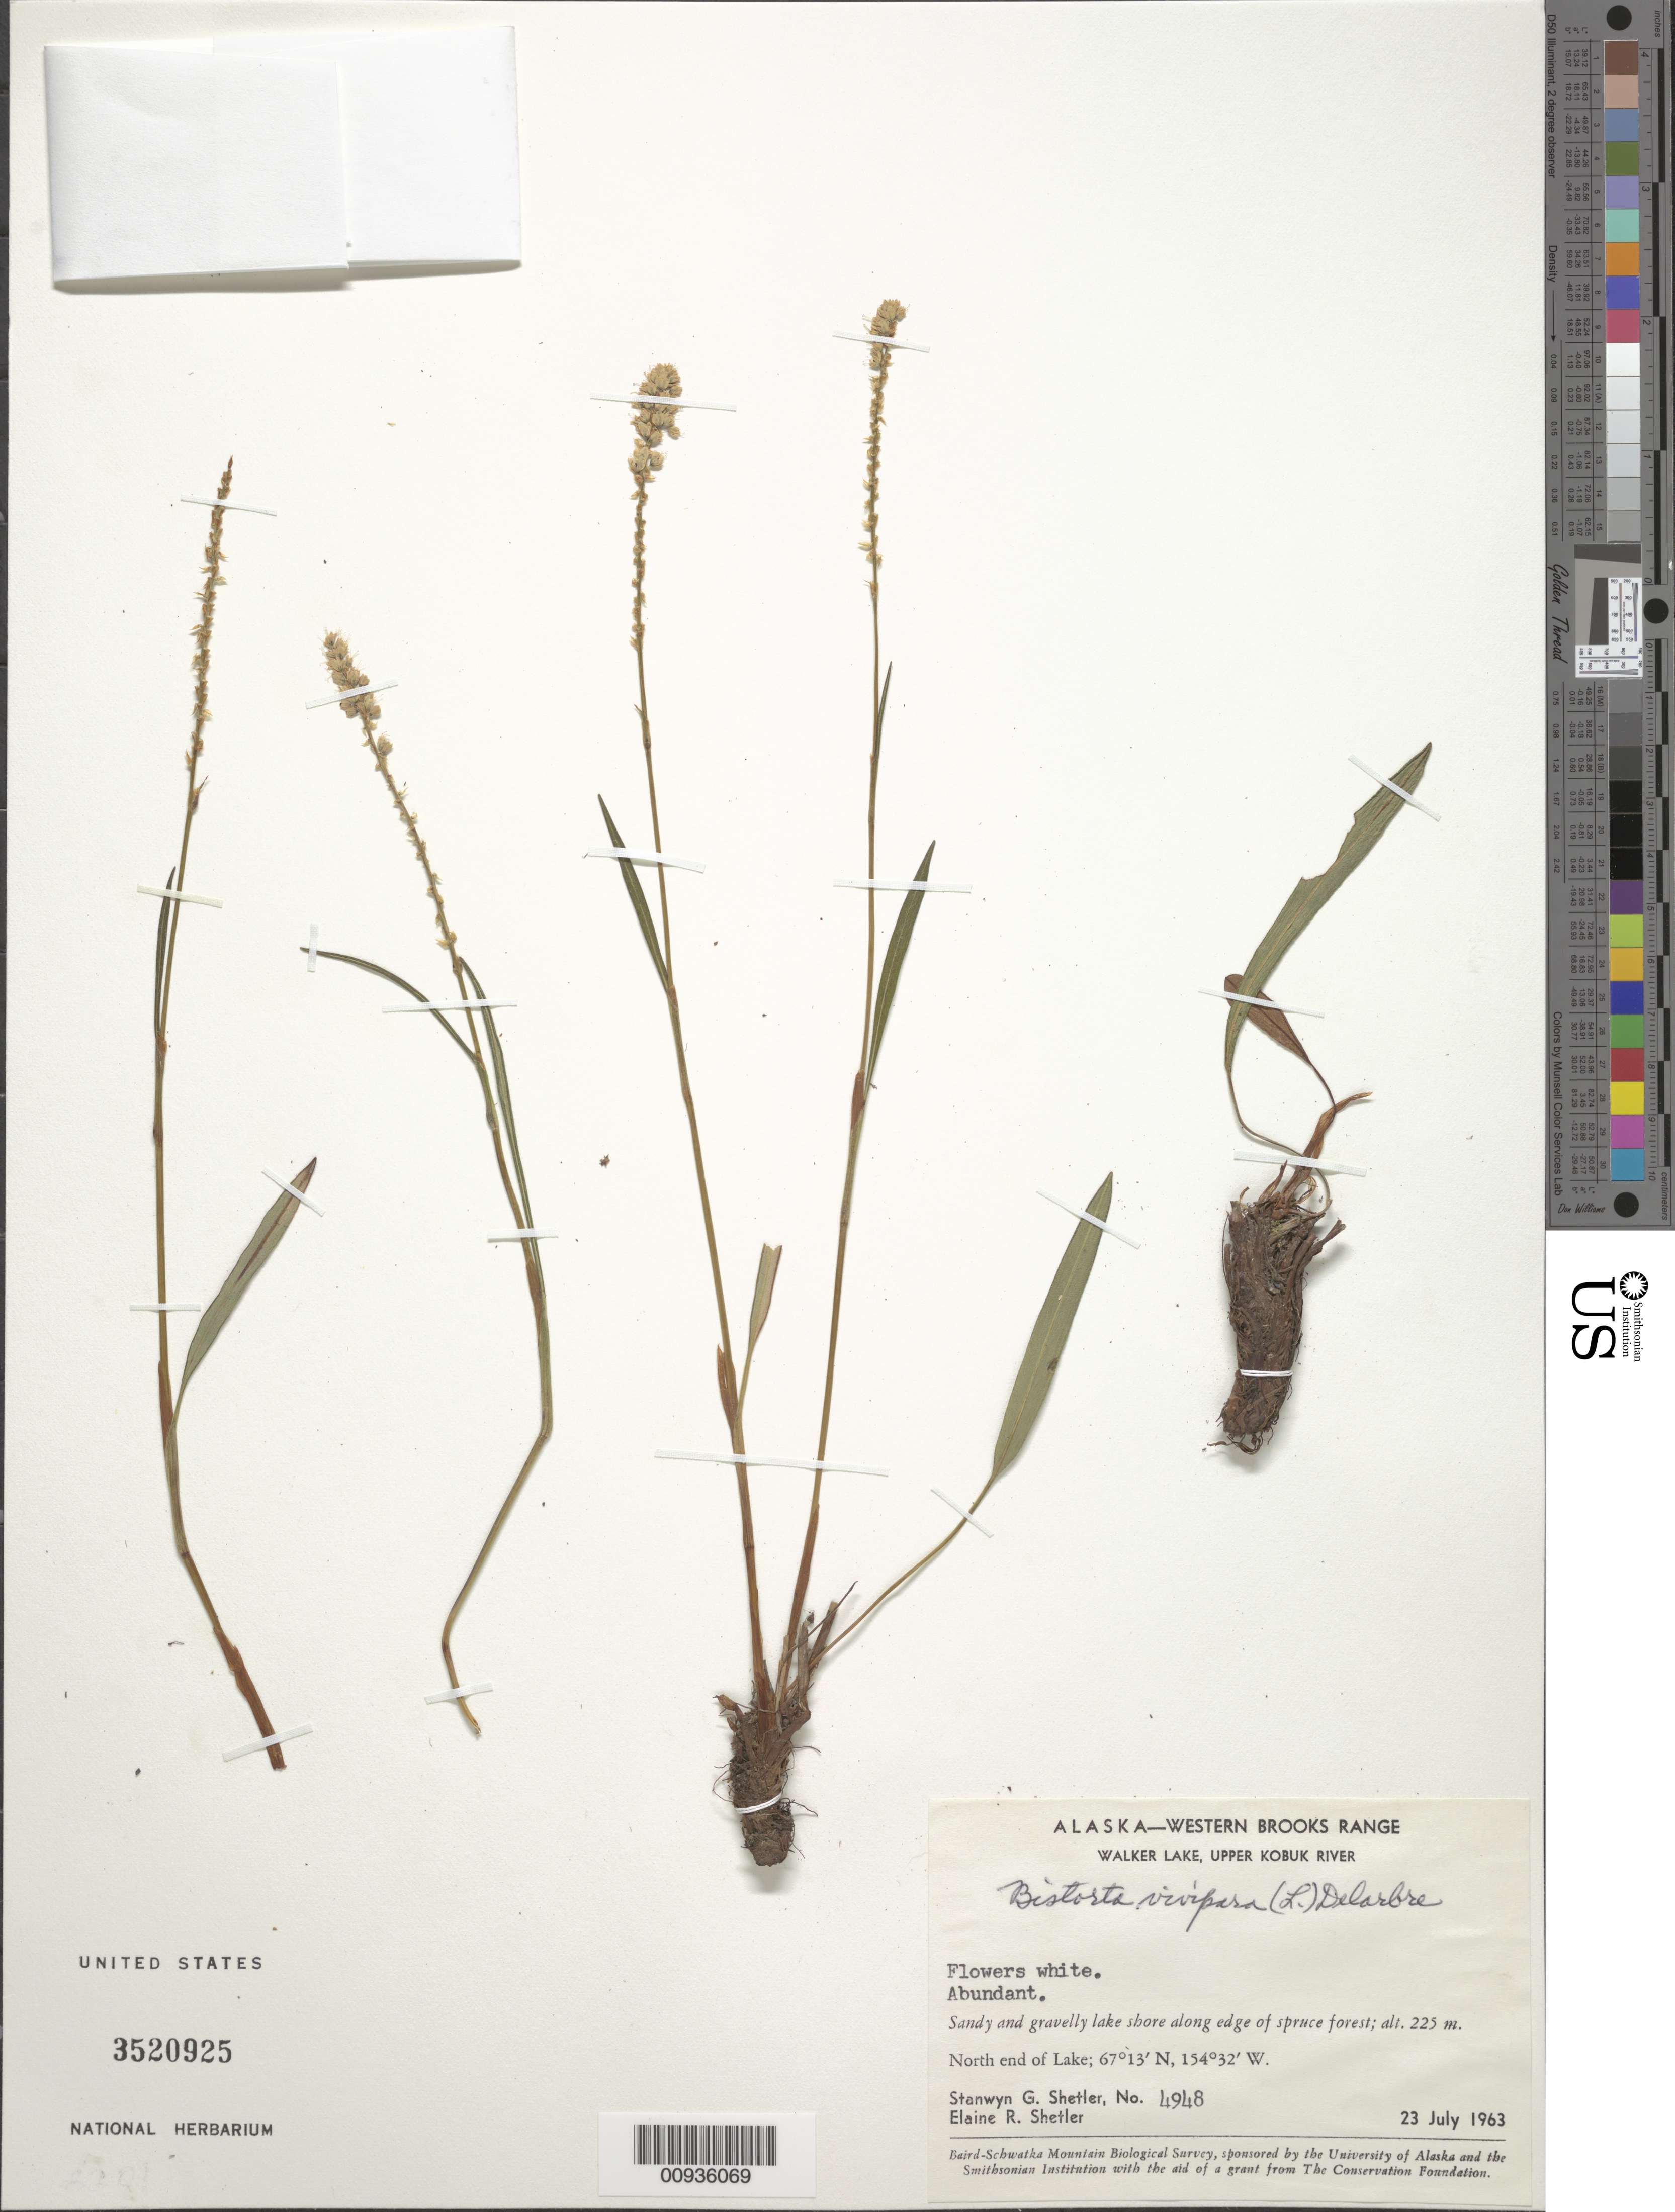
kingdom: Plantae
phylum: Tracheophyta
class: Magnoliopsida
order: Caryophyllales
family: Polygonaceae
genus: Bistorta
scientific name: Bistorta vivipara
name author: (L.) Delarbre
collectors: S. Shetler & E. R. Shetler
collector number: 4948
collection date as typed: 23 Jul 1963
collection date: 1963-07-23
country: United States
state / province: Alaska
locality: North end of Walker Lake. Western Brooks Range, Upper Kobuk River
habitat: Sandy and gravelly lake shore along edge of spruce forest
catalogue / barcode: US 3520925